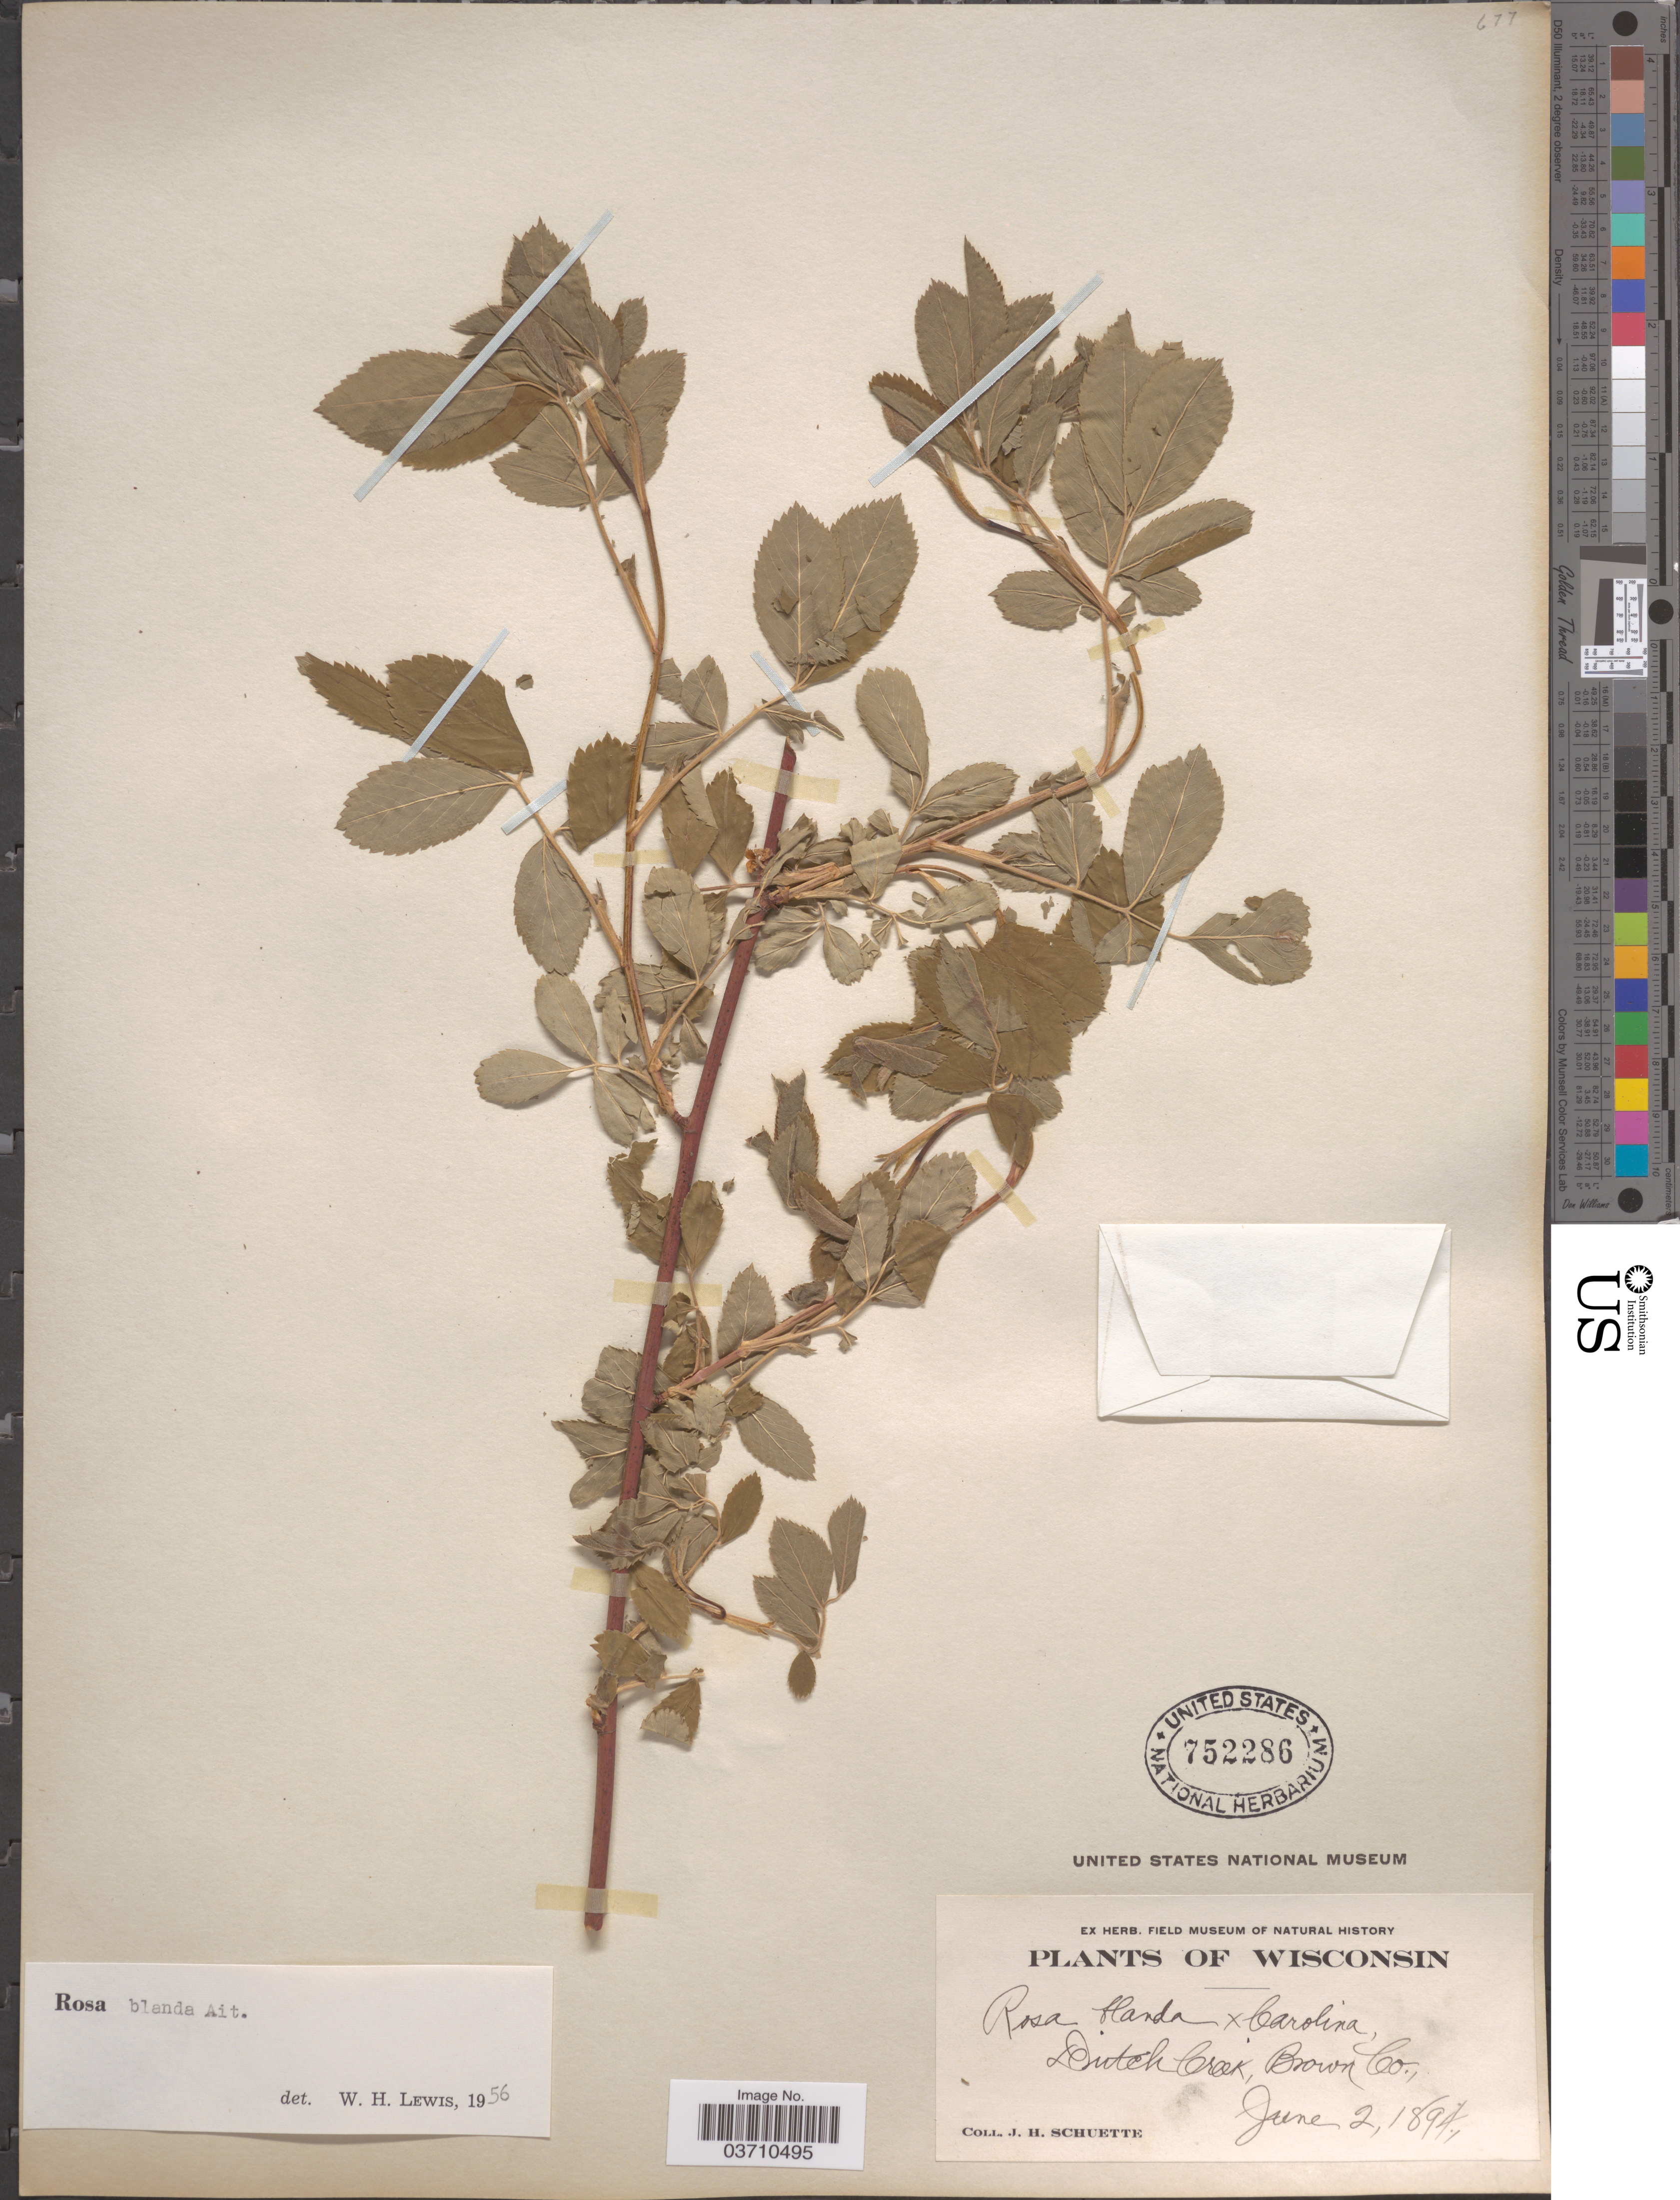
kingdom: Plantae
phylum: Tracheophyta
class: Magnoliopsida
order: Rosales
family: Rosaceae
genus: Rosa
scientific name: Rosa blanda x R. palustris Marshall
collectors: J. H. Schuette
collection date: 1894-06-02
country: United States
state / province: Wisconsin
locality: Dutch Creek, Brown Co.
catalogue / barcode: US 752286